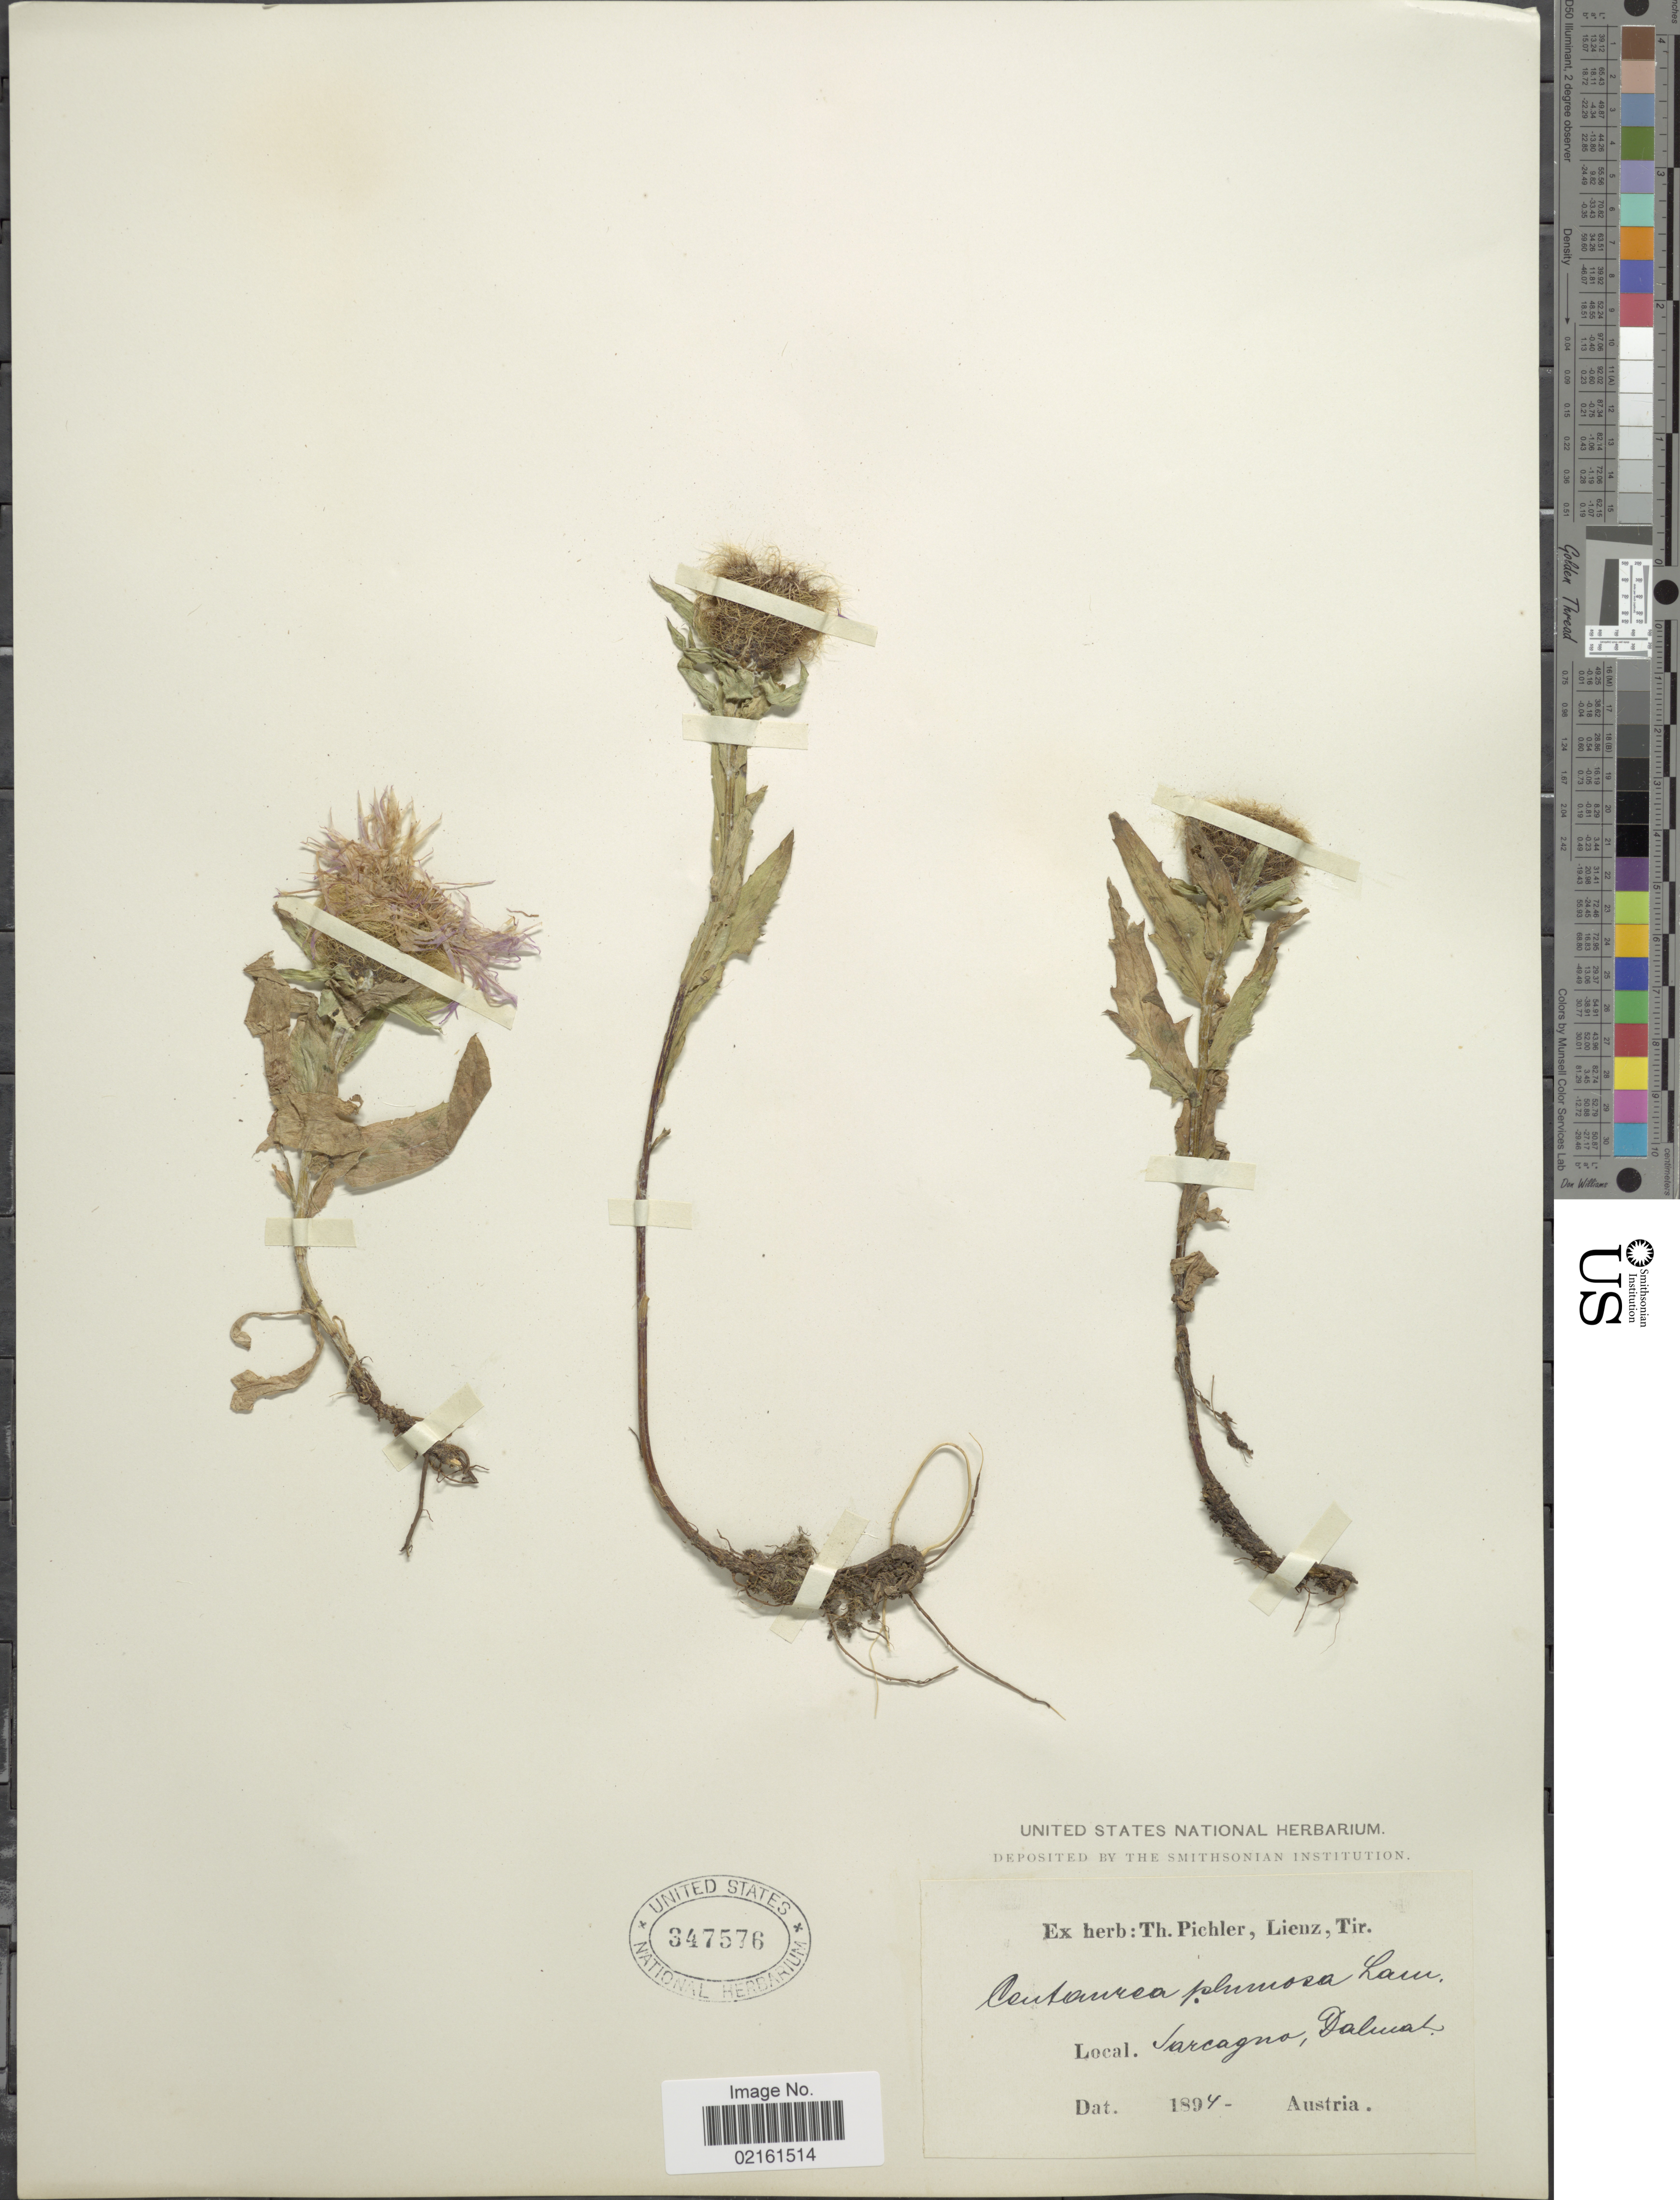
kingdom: Plantae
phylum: Tracheophyta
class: Magnoliopsida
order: Asterales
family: Asteraceae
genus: Centaurea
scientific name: Centaurea plumosa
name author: Lam.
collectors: ex herb. T. Pichler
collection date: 1894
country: Austria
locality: Sarcagno, Dalmat [interpreted]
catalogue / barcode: US 347576